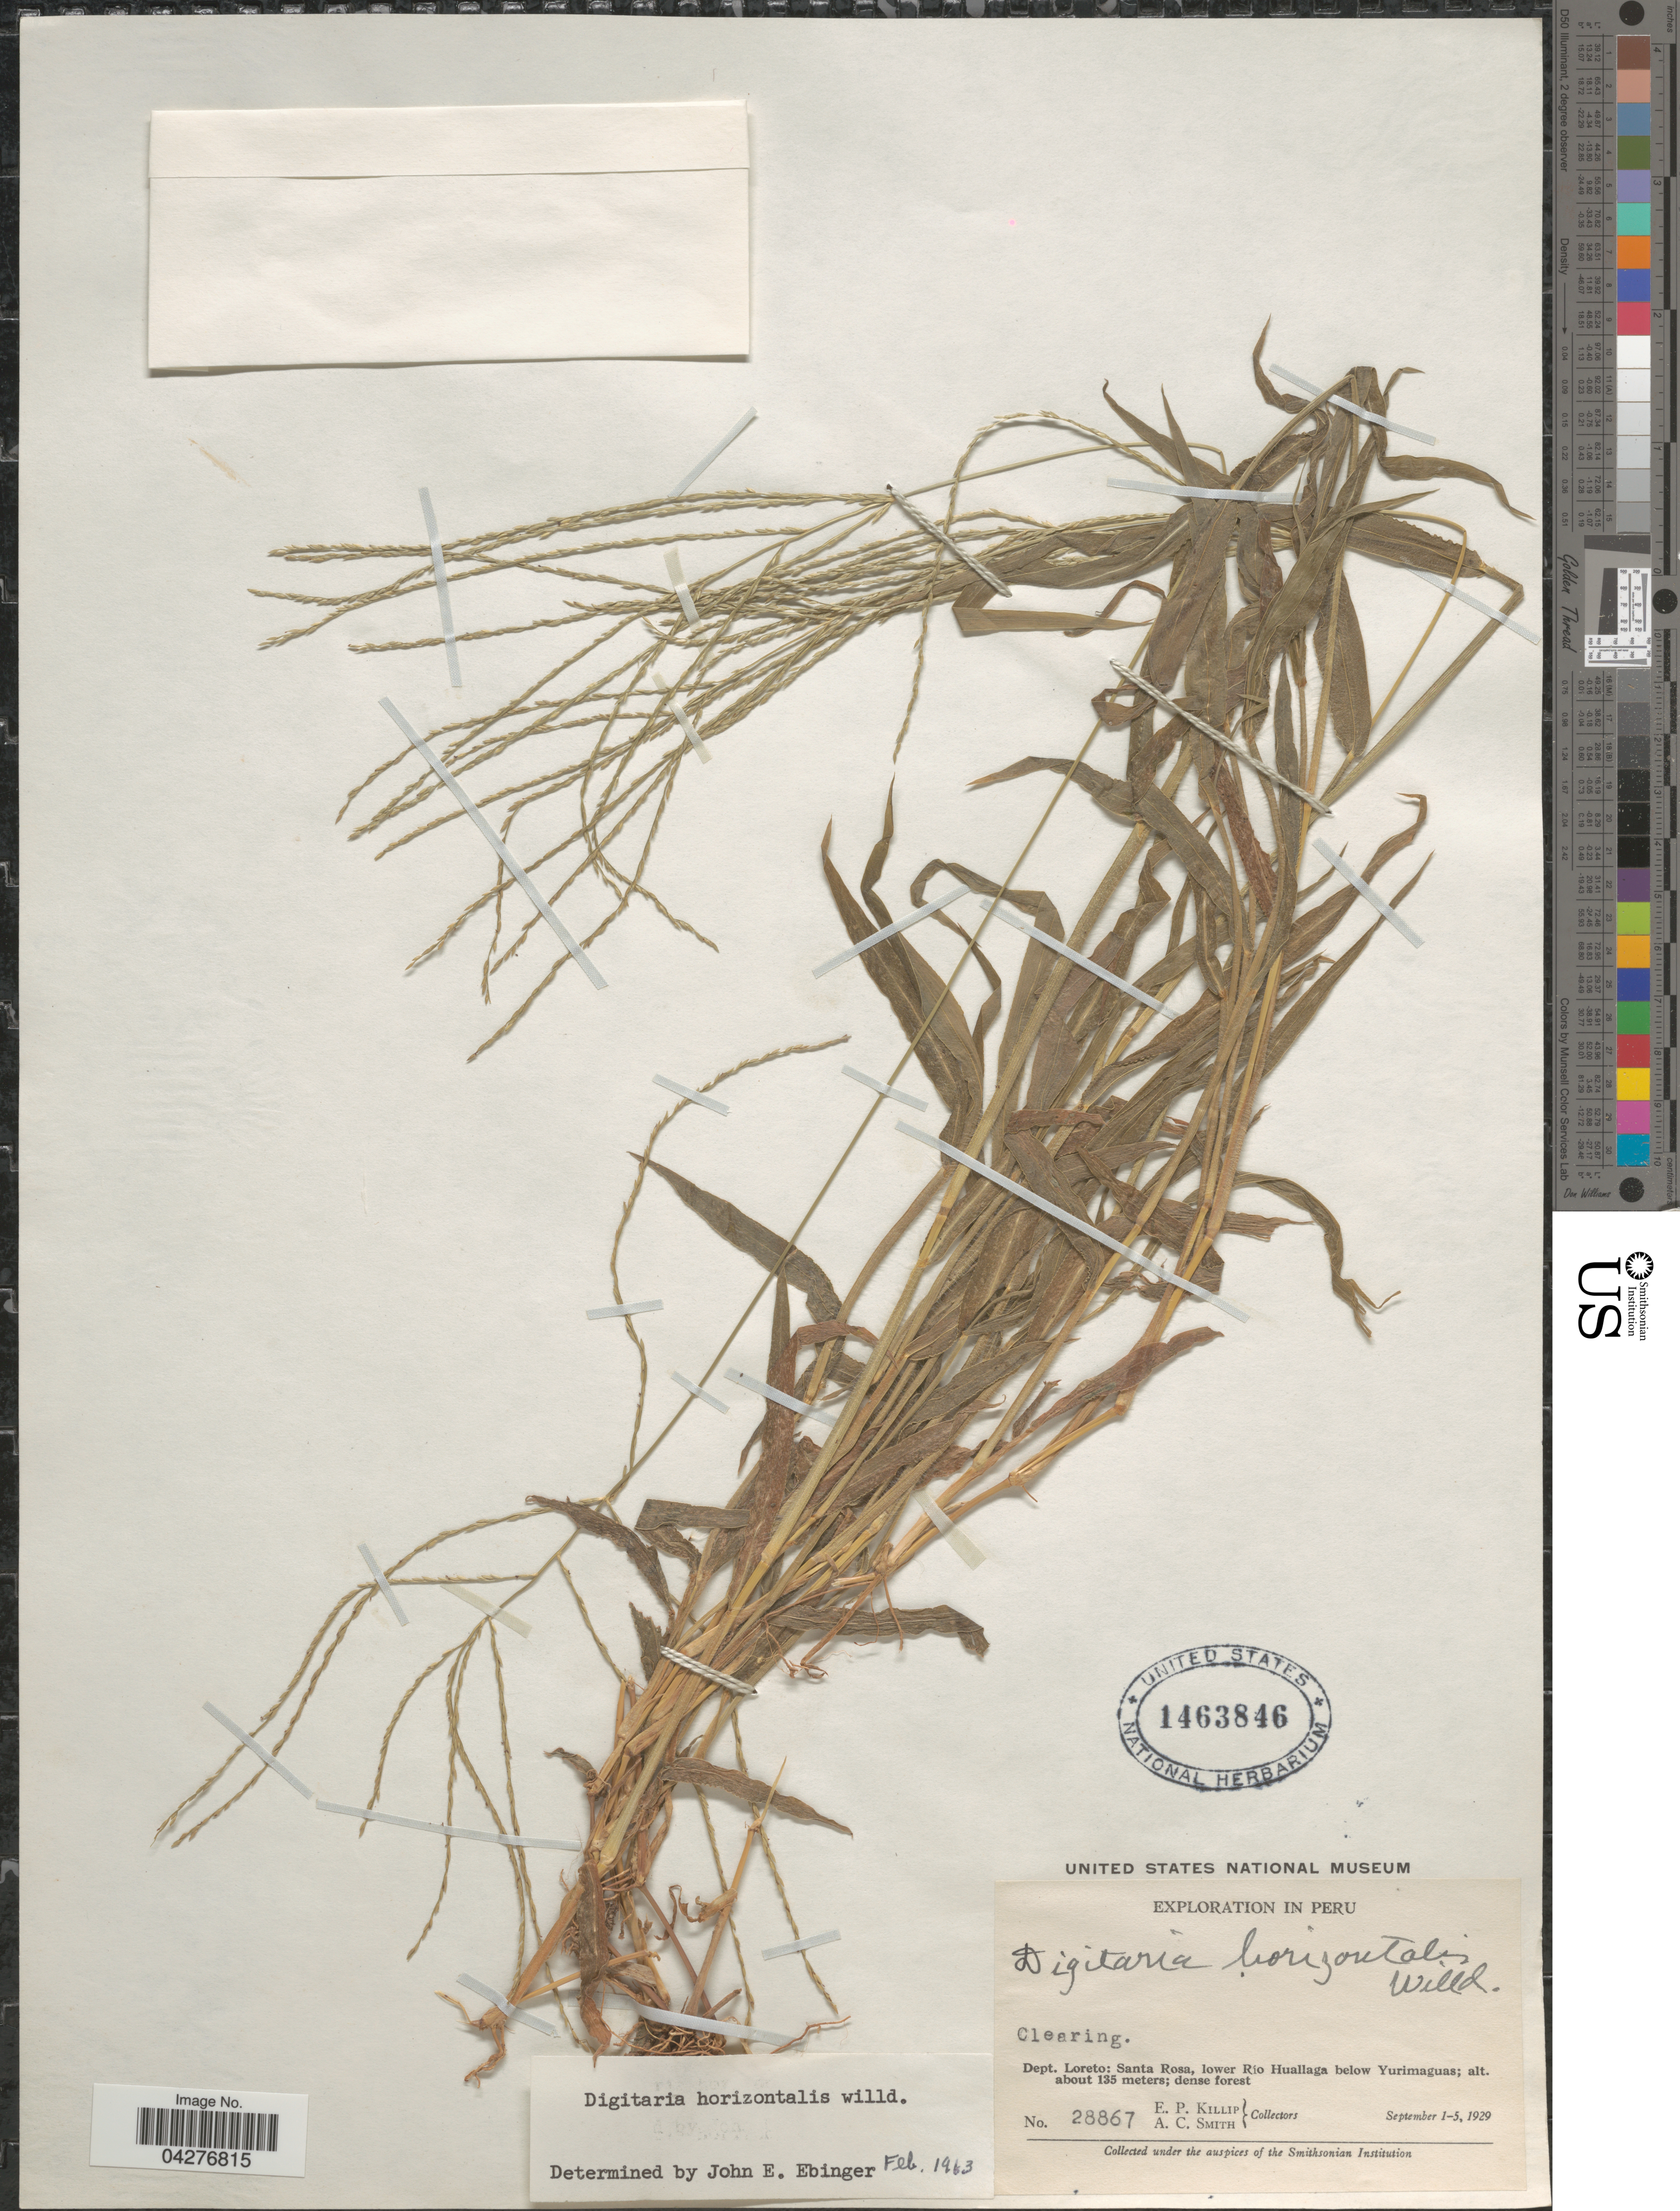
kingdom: Plantae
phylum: Tracheophyta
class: Liliopsida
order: Poales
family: Poaceae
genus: Digitaria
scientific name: Digitaria horizontalis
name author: Willd.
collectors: E. P. Killip & A. C. Smith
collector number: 28867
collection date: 1929-09-01/1929-09-05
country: Peru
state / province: Loreto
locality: Exploration in Peru. Dept. Loreto: Santa Rosa, lower Río Huallaga below Yurimaguas.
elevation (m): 135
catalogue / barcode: US 1463846